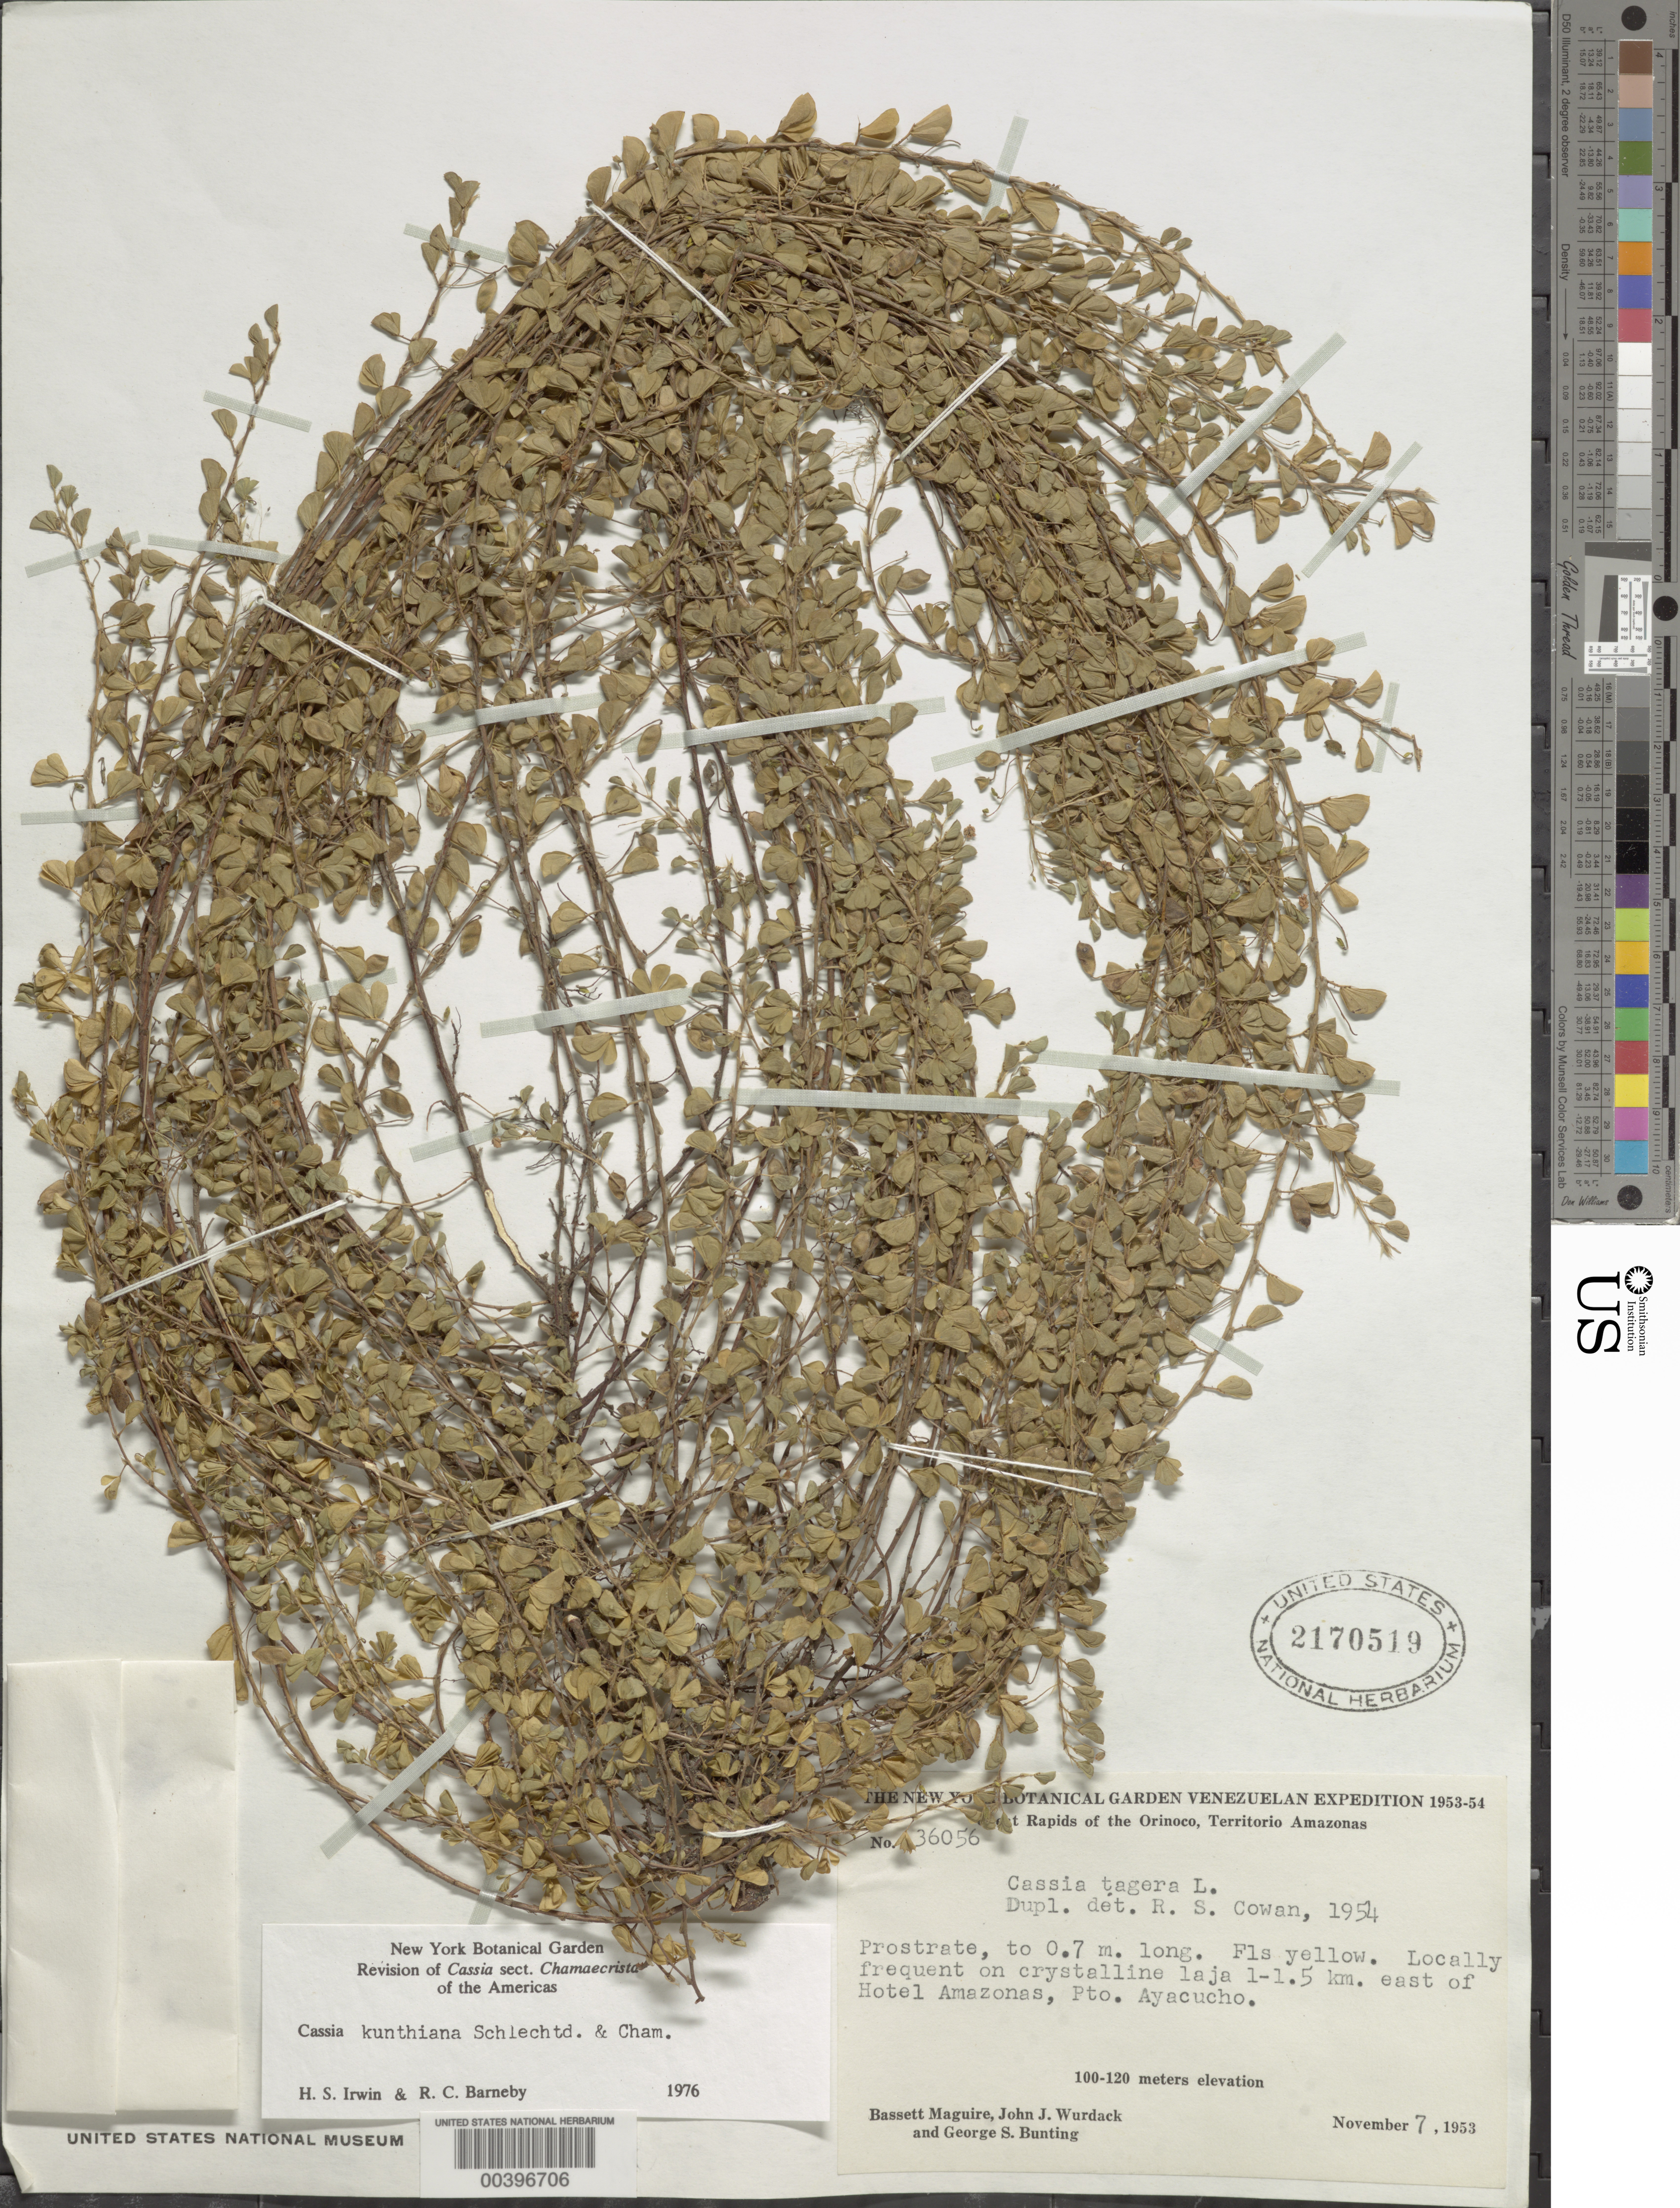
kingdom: Plantae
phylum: Tracheophyta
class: Magnoliopsida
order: Fabales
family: Fabaceae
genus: Chamaecrista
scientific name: Chamaecrista kunthiana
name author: (Schltdl. & Cham.) H.S. Irwin & Barneby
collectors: B. Maguire, J. J. Wurdack & G. S. Bunting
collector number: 36056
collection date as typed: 07 Nov 1953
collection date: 1953-11-07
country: Venezuela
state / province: Amazonas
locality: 1-1.5 km E of Hotel Amazonas, Pto. Ayacucho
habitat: On crystalline laja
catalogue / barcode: US 2170519